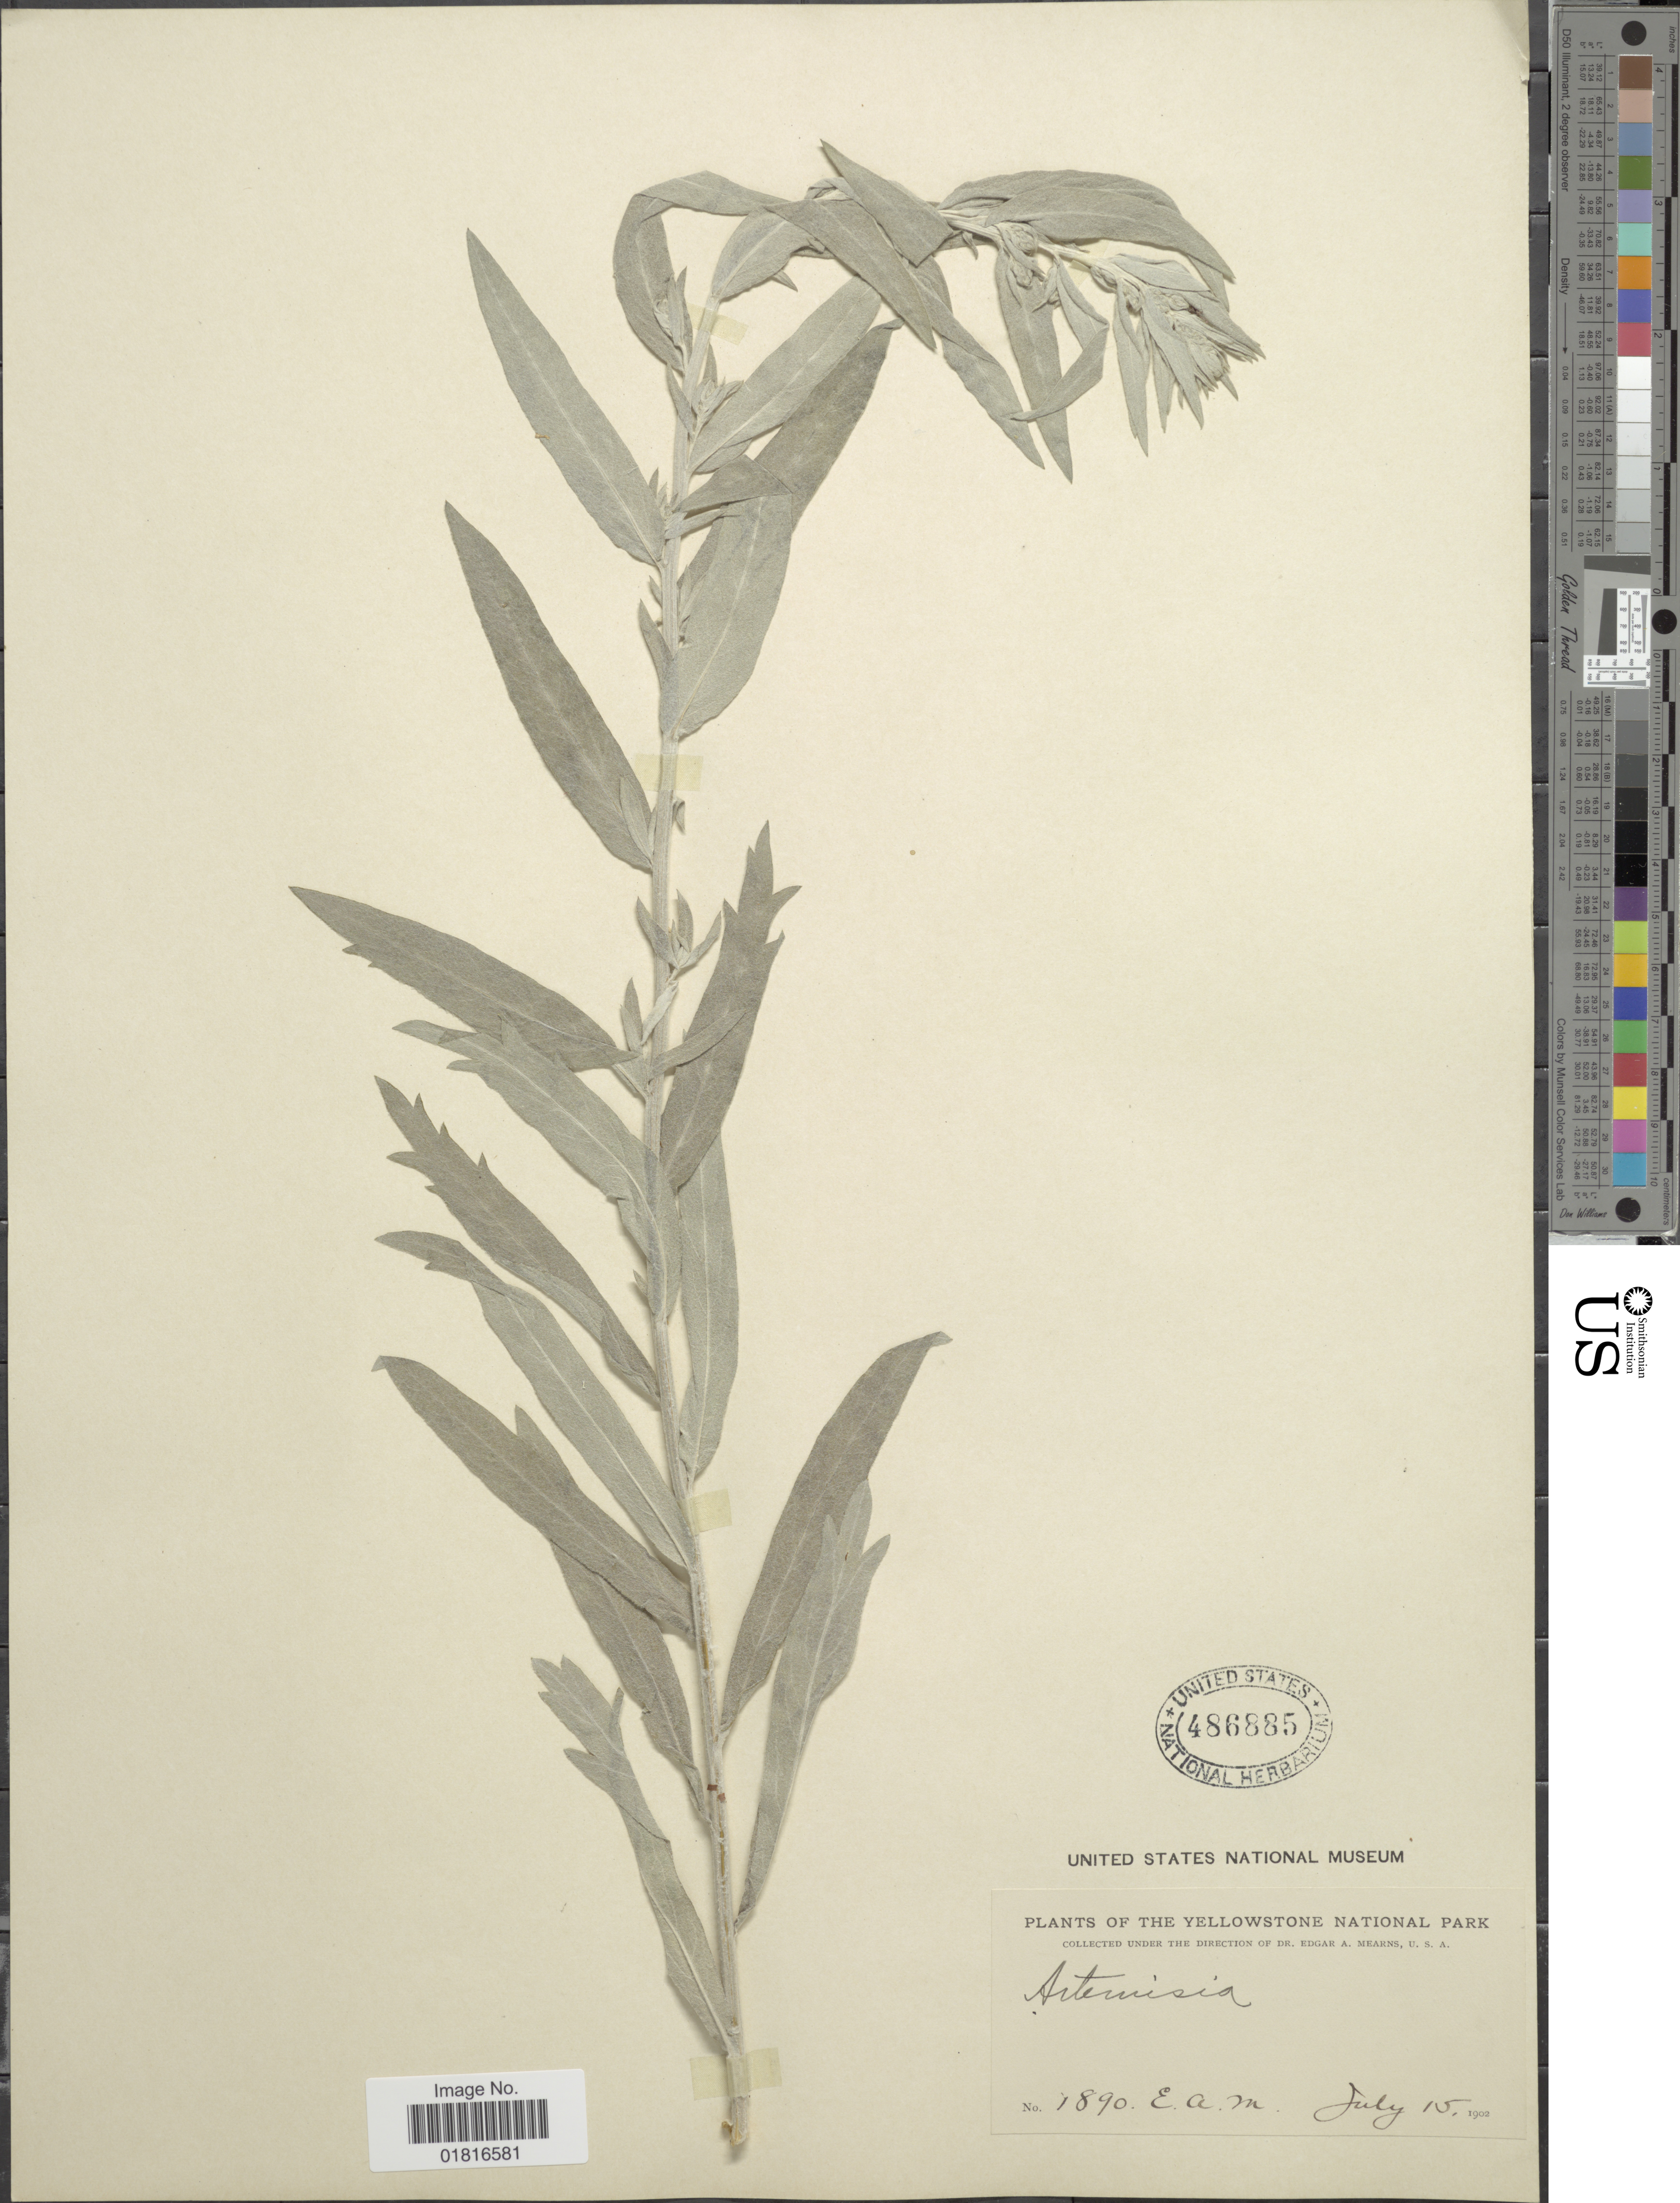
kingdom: Plantae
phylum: Tracheophyta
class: Magnoliopsida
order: Asterales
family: Asteraceae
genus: Artemisia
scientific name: Artemisia purshiana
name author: Besser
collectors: E. A. Mearns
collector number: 1890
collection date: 1902-07-15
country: United States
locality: The Yellowstone National Park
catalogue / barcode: US 486885